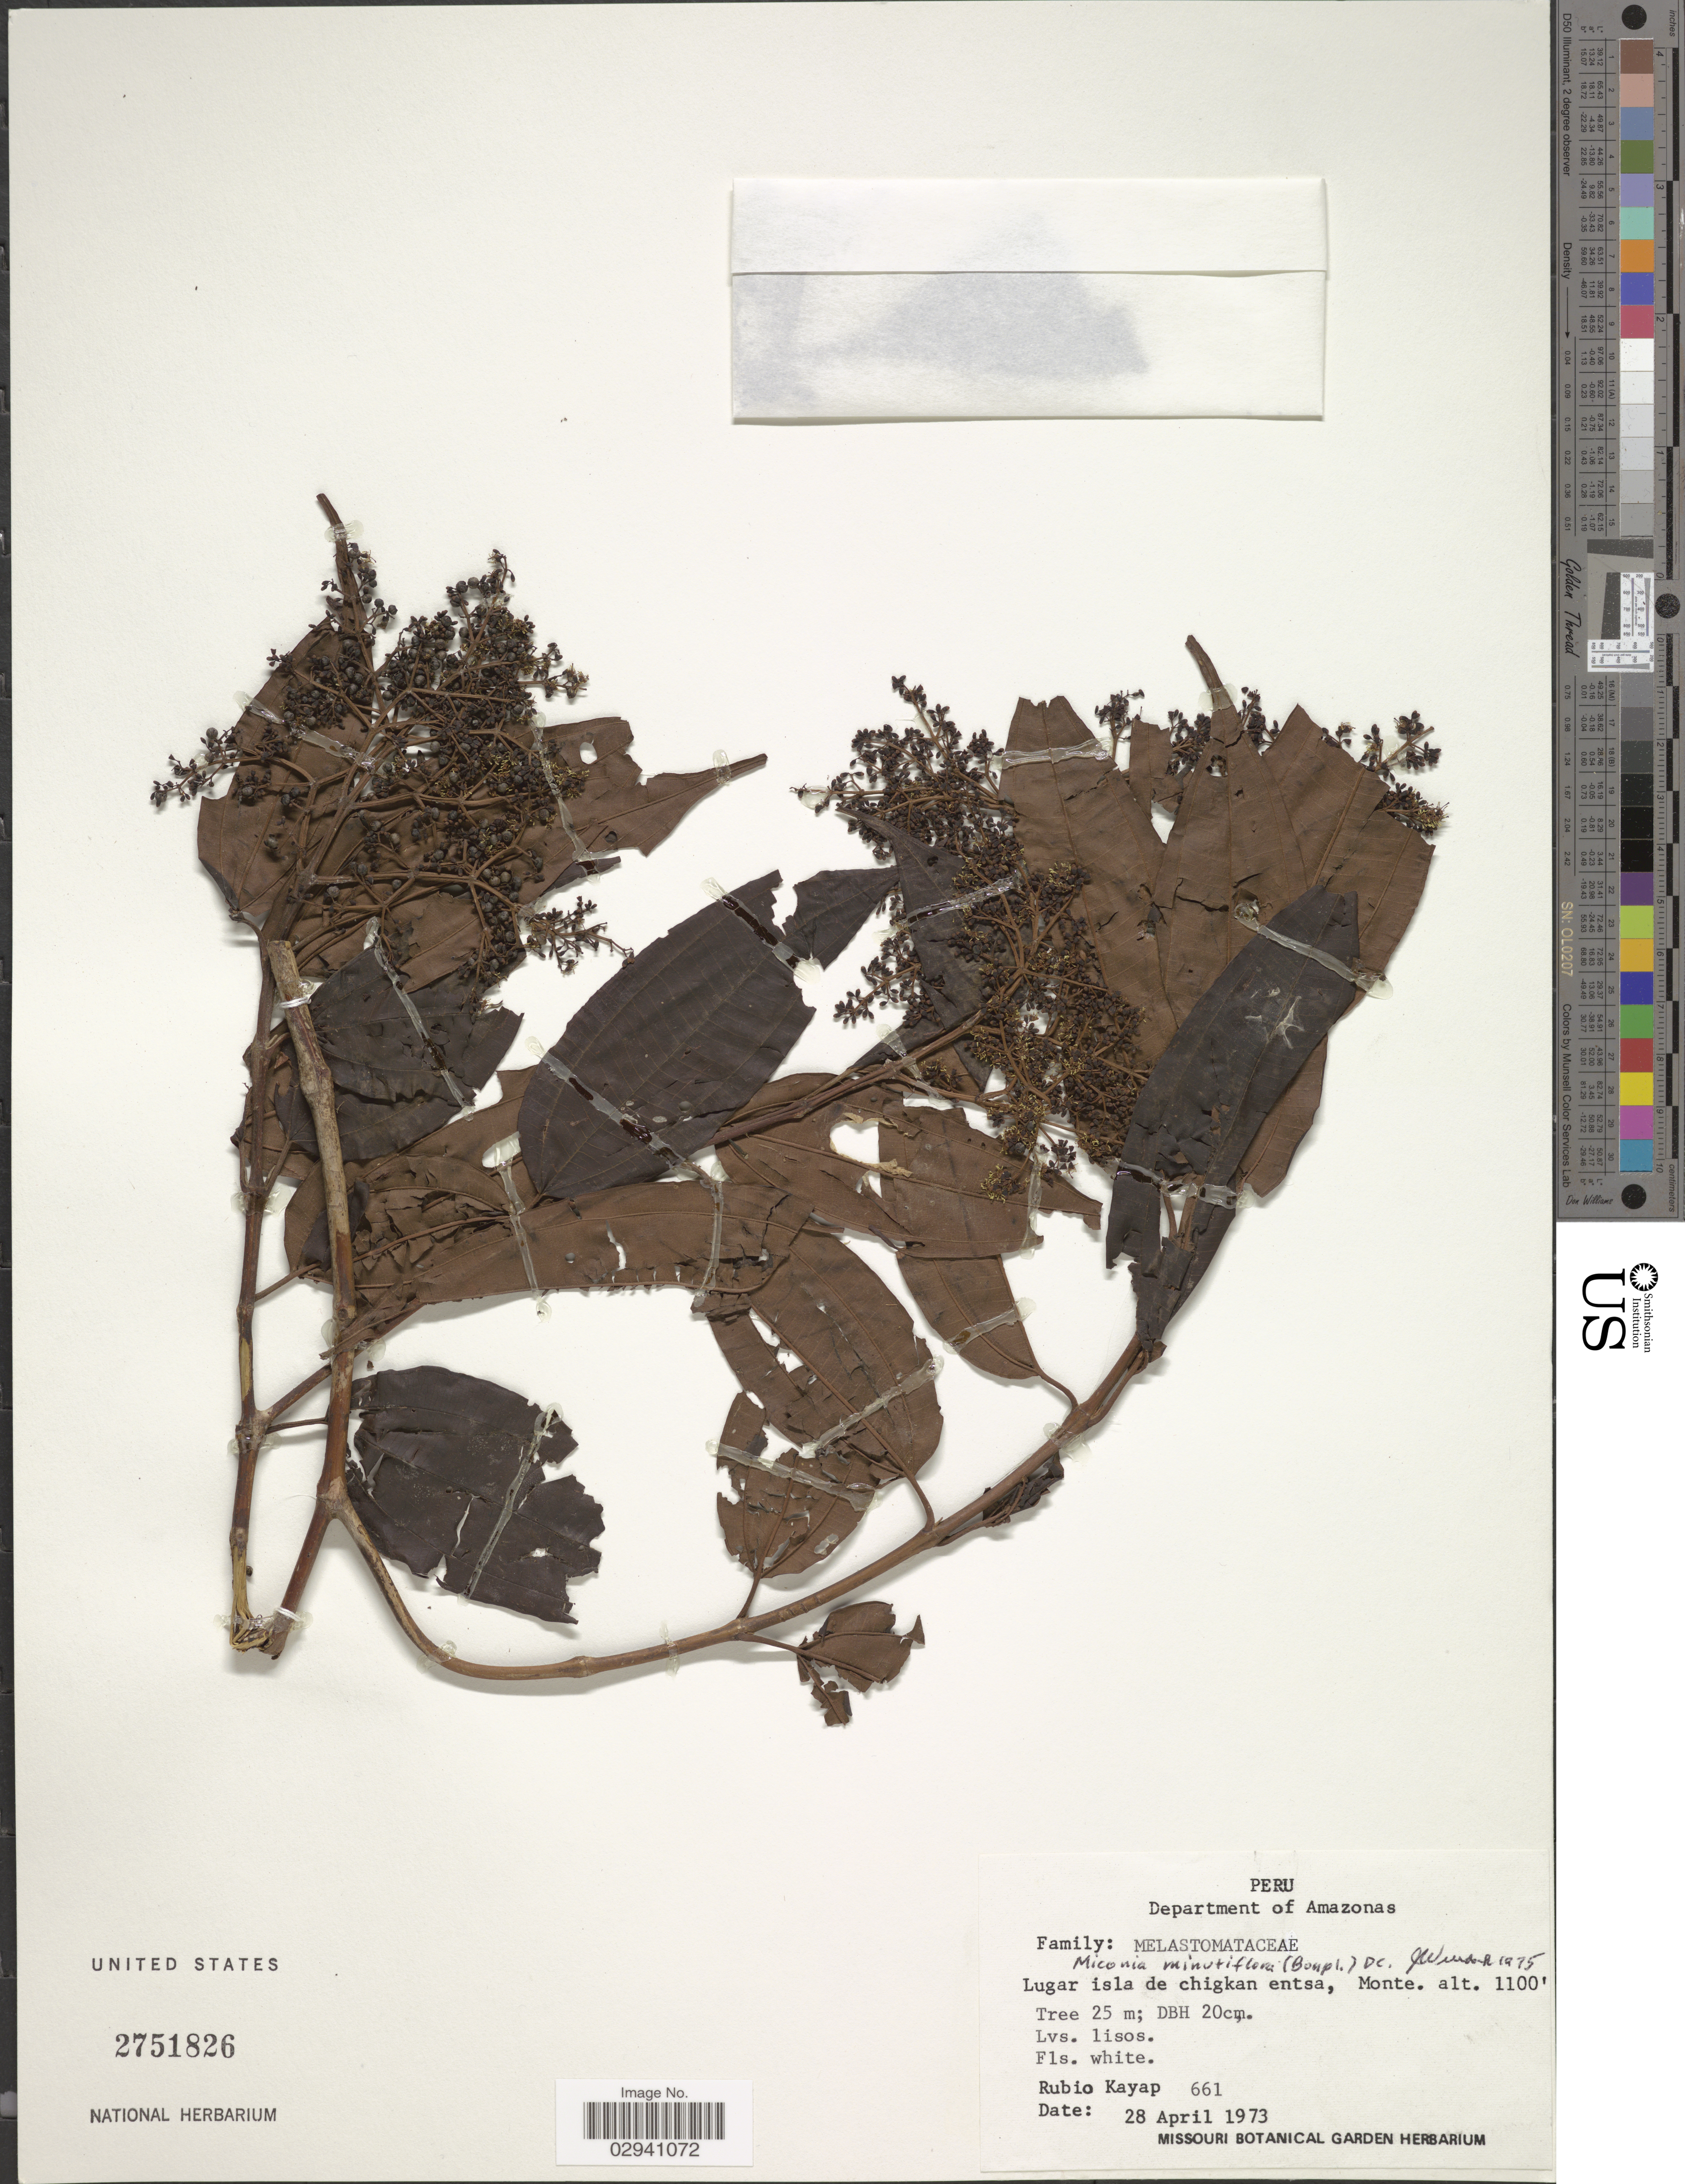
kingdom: Plantae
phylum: Tracheophyta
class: Magnoliopsida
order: Myrtales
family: Melastomataceae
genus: Miconia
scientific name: Miconia minutiflora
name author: (Bonpl.) DC.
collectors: R. Kayap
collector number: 661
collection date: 1973-04-28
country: Peru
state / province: Amazonas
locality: Department of Amazonas. Lugar isla de chigkan entsa, Monte.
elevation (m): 335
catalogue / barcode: US 2751826